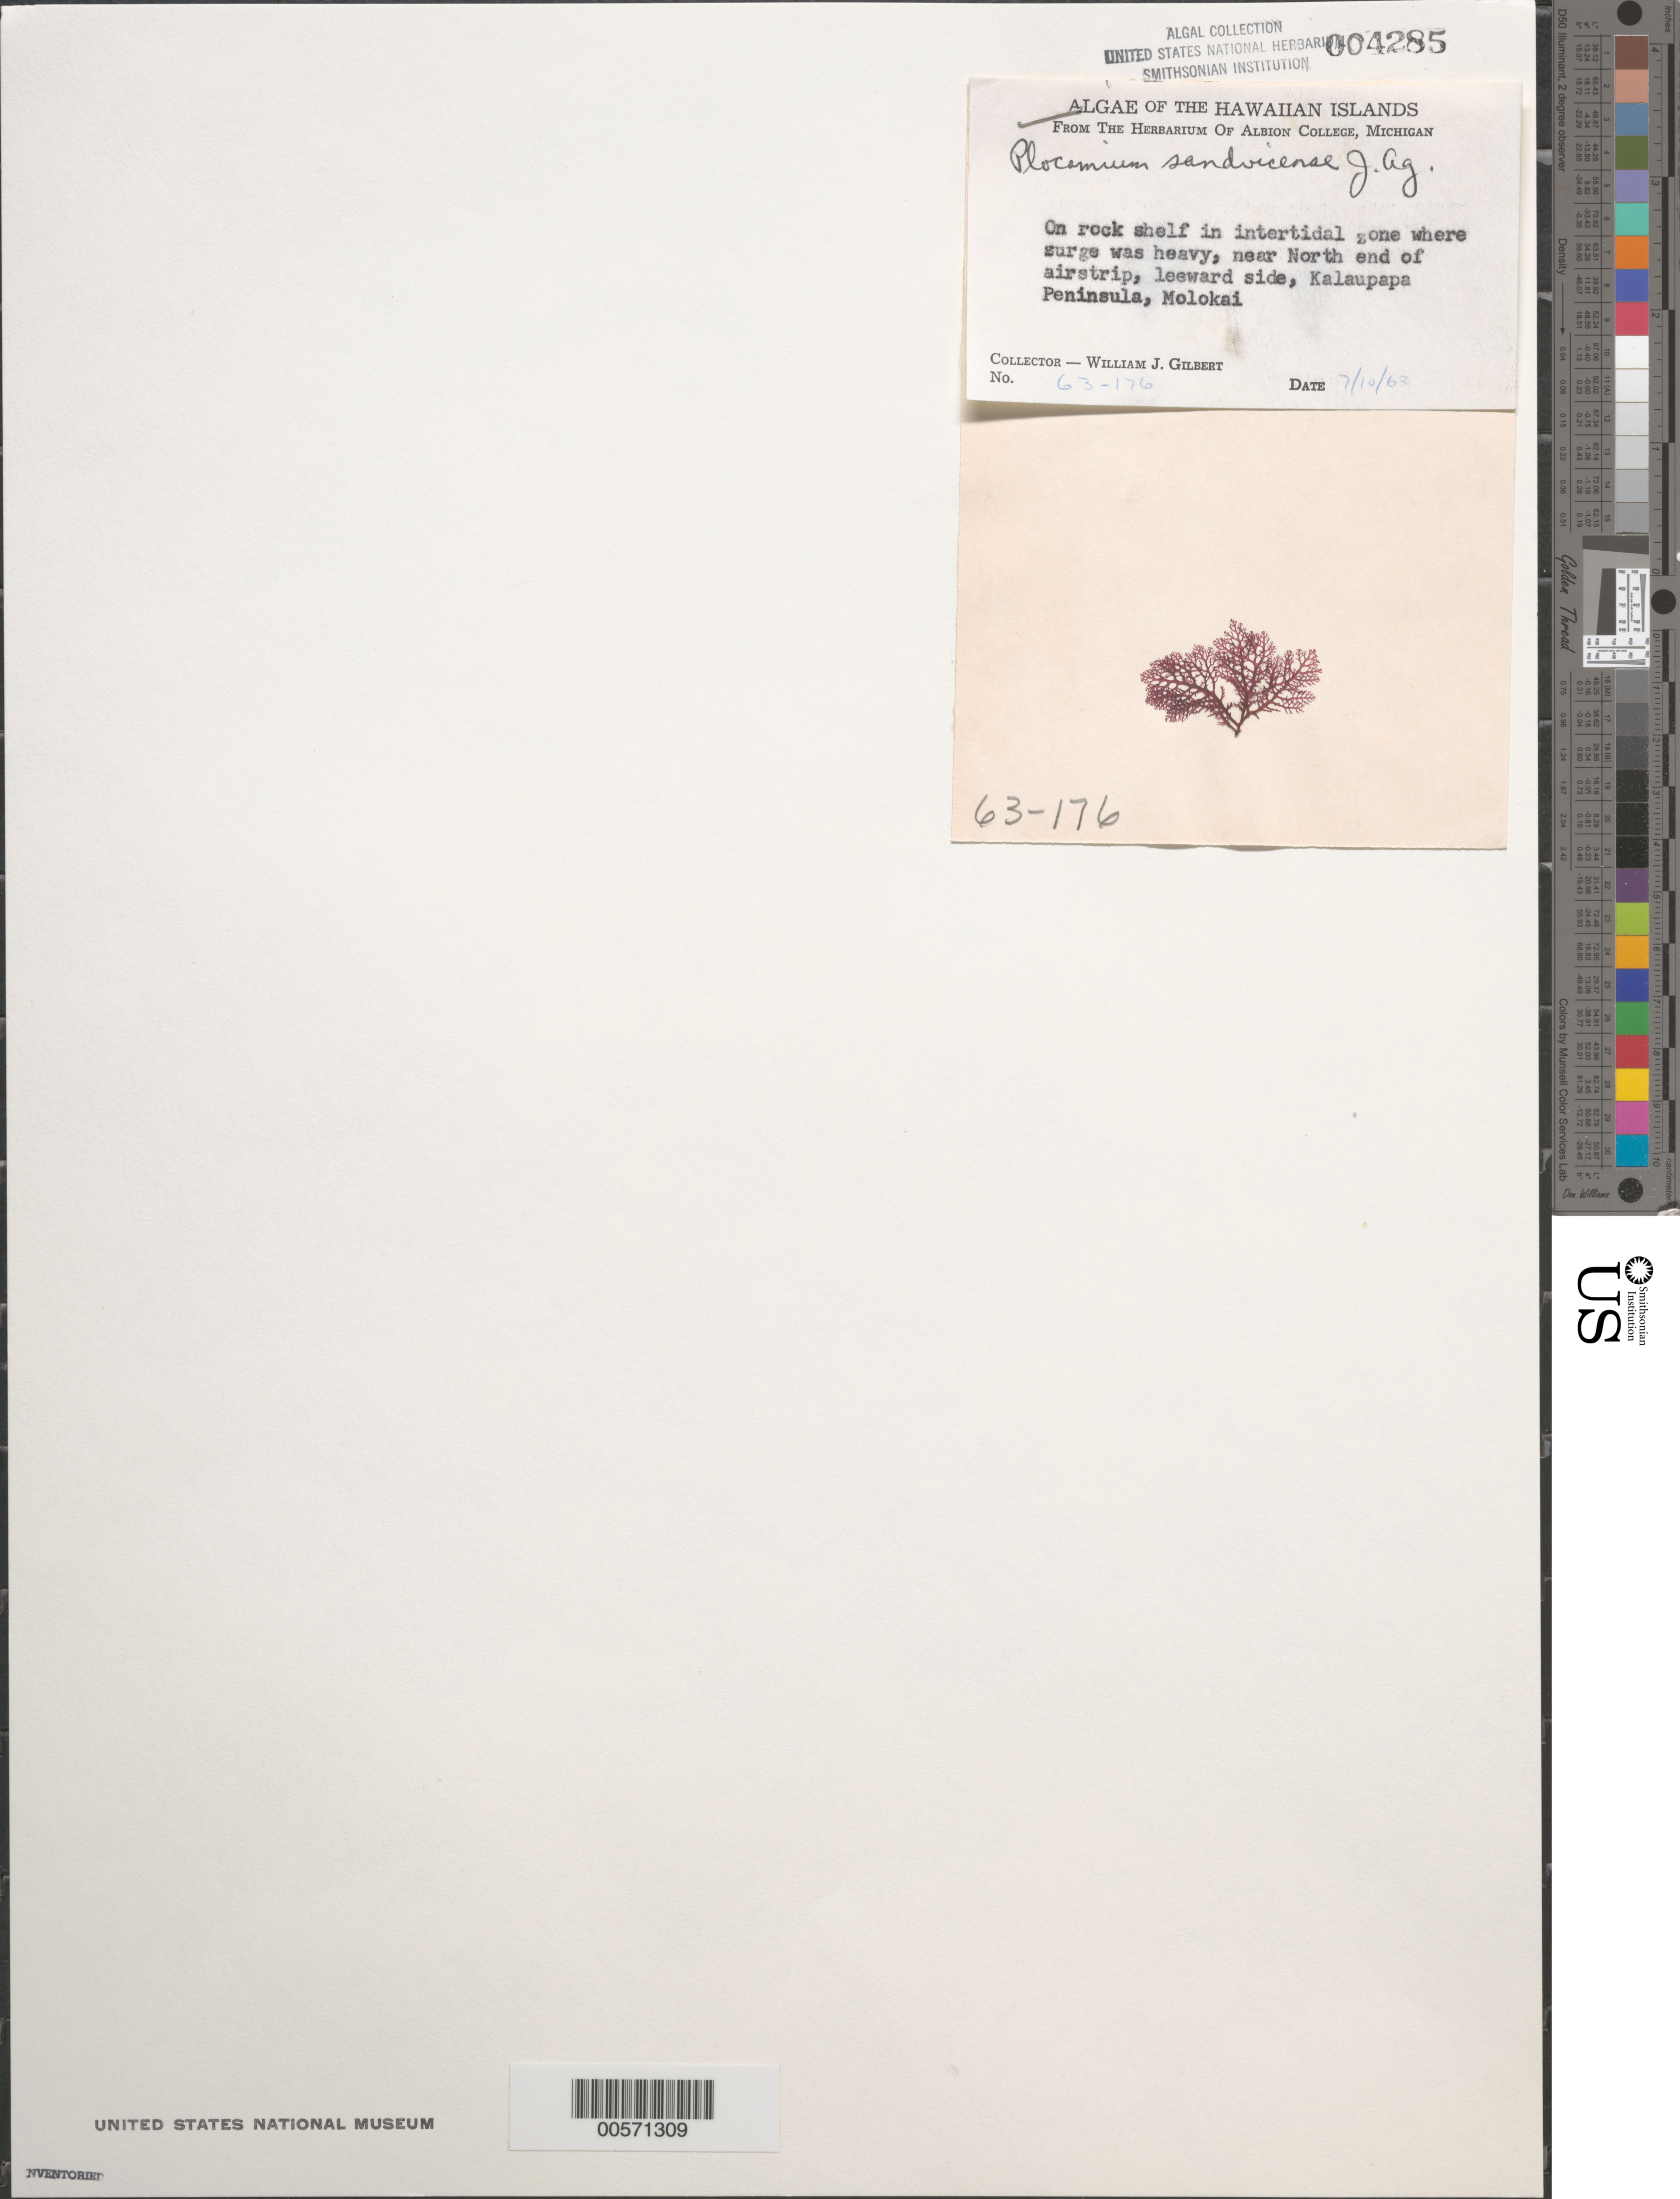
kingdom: Plantae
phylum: Rhodophyta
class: Florideophyceae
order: Plocamiales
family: Plocamiaceae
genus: Plocamium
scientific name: Plocamium sandvicense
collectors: W. J. Gilbert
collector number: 63-176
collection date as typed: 10 Jul 1963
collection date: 1963-07-10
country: United States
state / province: Hawaii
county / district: Maui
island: Moloka'i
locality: Kalaupapa Peninsula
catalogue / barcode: US 4285